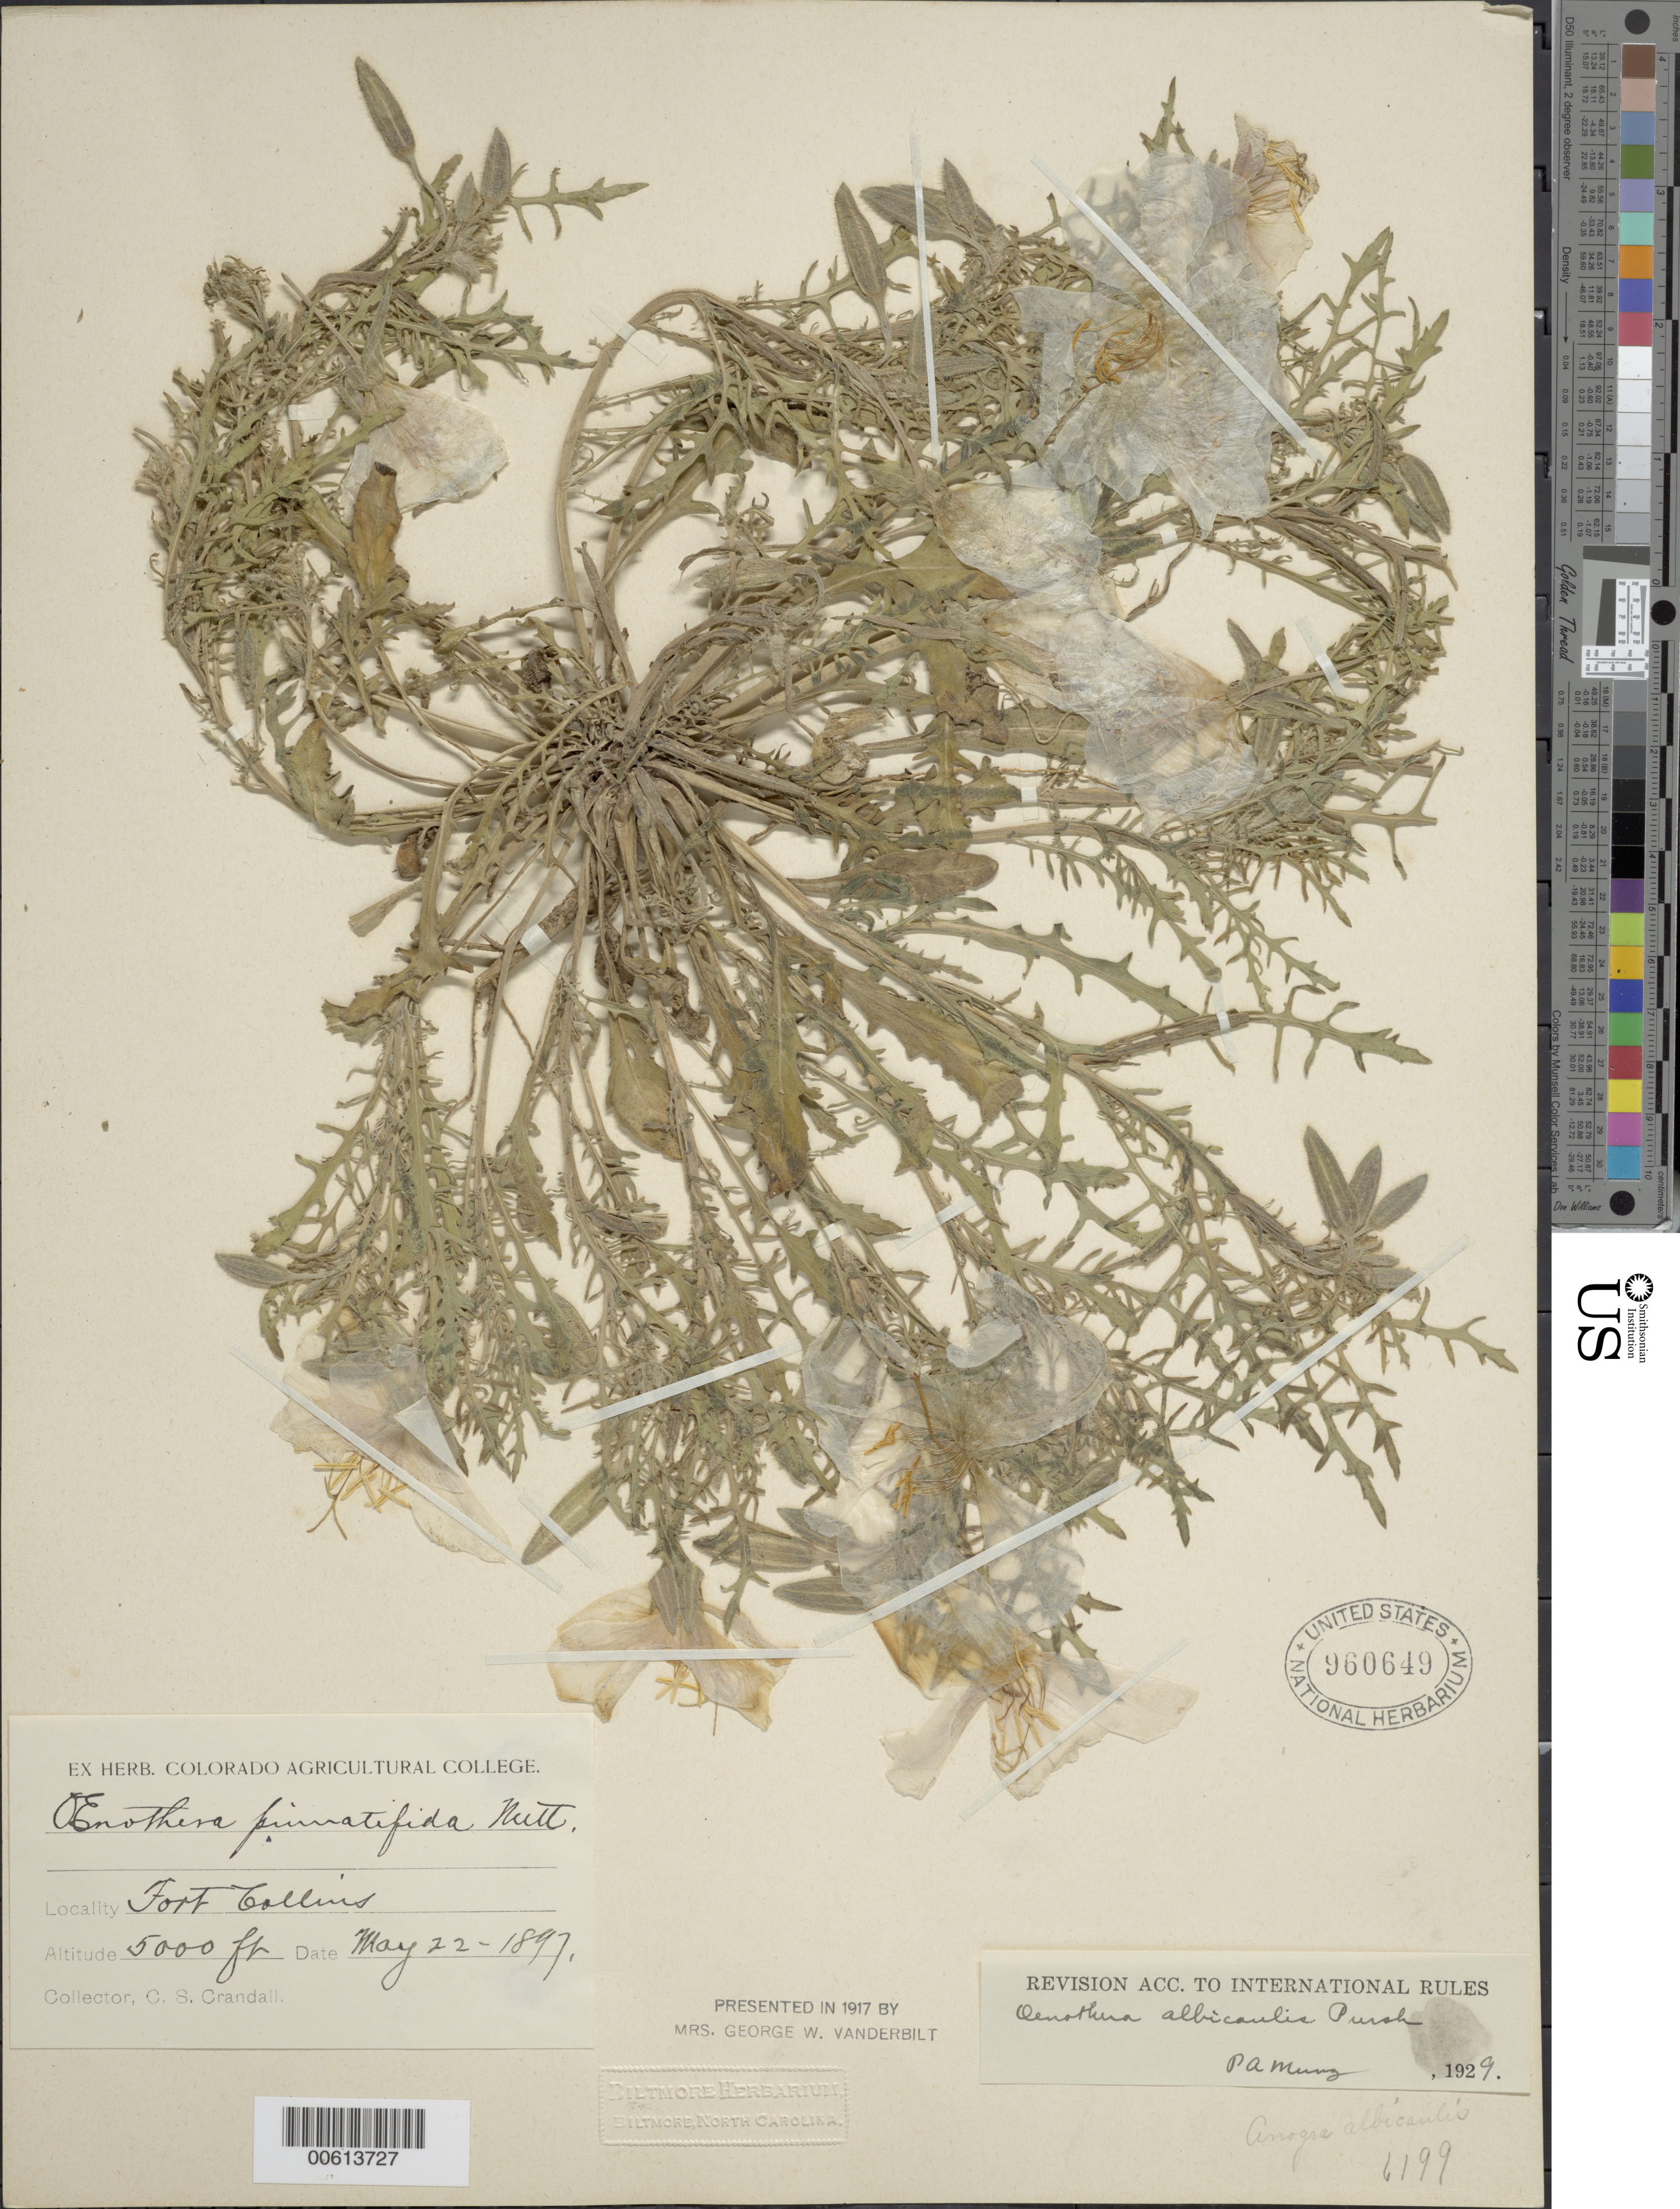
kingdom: Plantae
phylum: Tracheophyta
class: Magnoliopsida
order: Myrtales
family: Onagraceae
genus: Oenothera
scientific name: Oenothera albicaulis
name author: Pursh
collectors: C. Crandall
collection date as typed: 22 May 1897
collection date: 1897-05-22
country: United States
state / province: Colorado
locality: Fort Collins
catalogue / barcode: US 960649